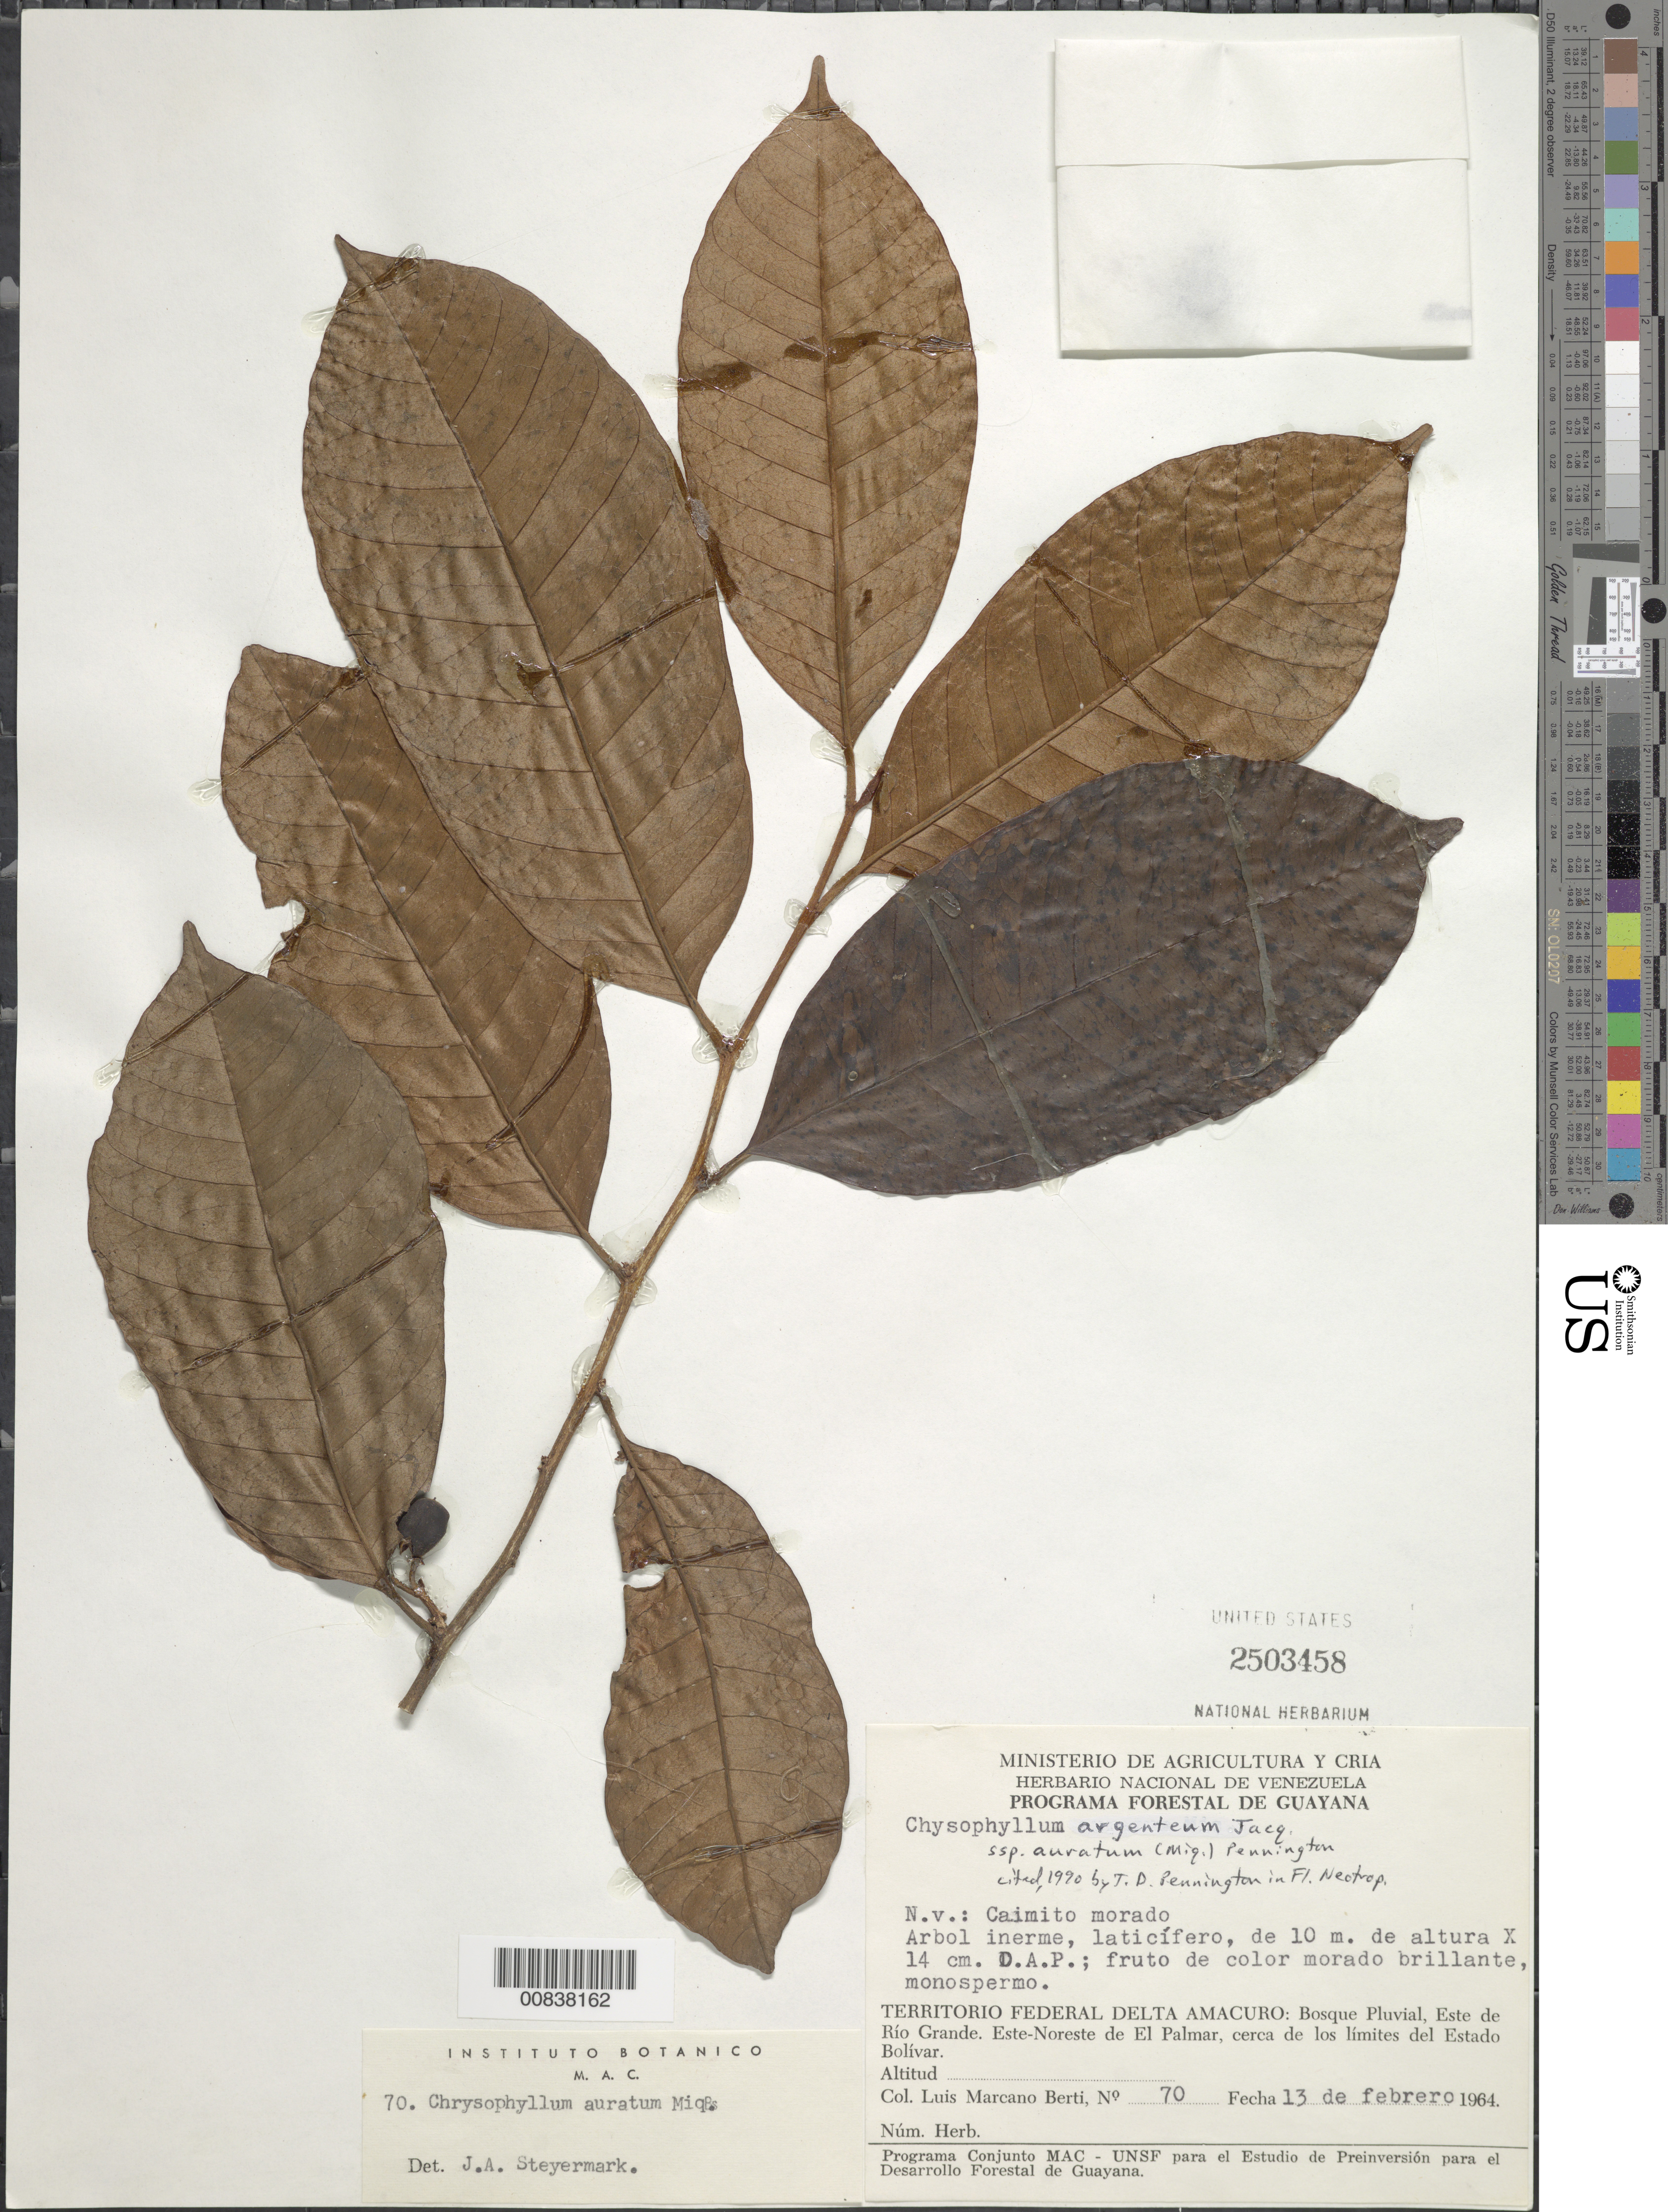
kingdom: Plantae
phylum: Tracheophyta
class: Magnoliopsida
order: Ericales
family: Sapotaceae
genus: Chrysophyllum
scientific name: Chrysophyllum argenteum subsp. auratum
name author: (Miq.) T.D. Penn.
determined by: Pennington, T. D., (K)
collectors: L. Marcano-Berti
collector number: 70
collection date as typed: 13-Feb-64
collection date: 1964-02-13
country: Venezuela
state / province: Delta Amacuro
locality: Este de Río Grande, ENE de El Palmar, cerca de los limites del Estado Bolívar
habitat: Bosque pluvial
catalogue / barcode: US 2503458